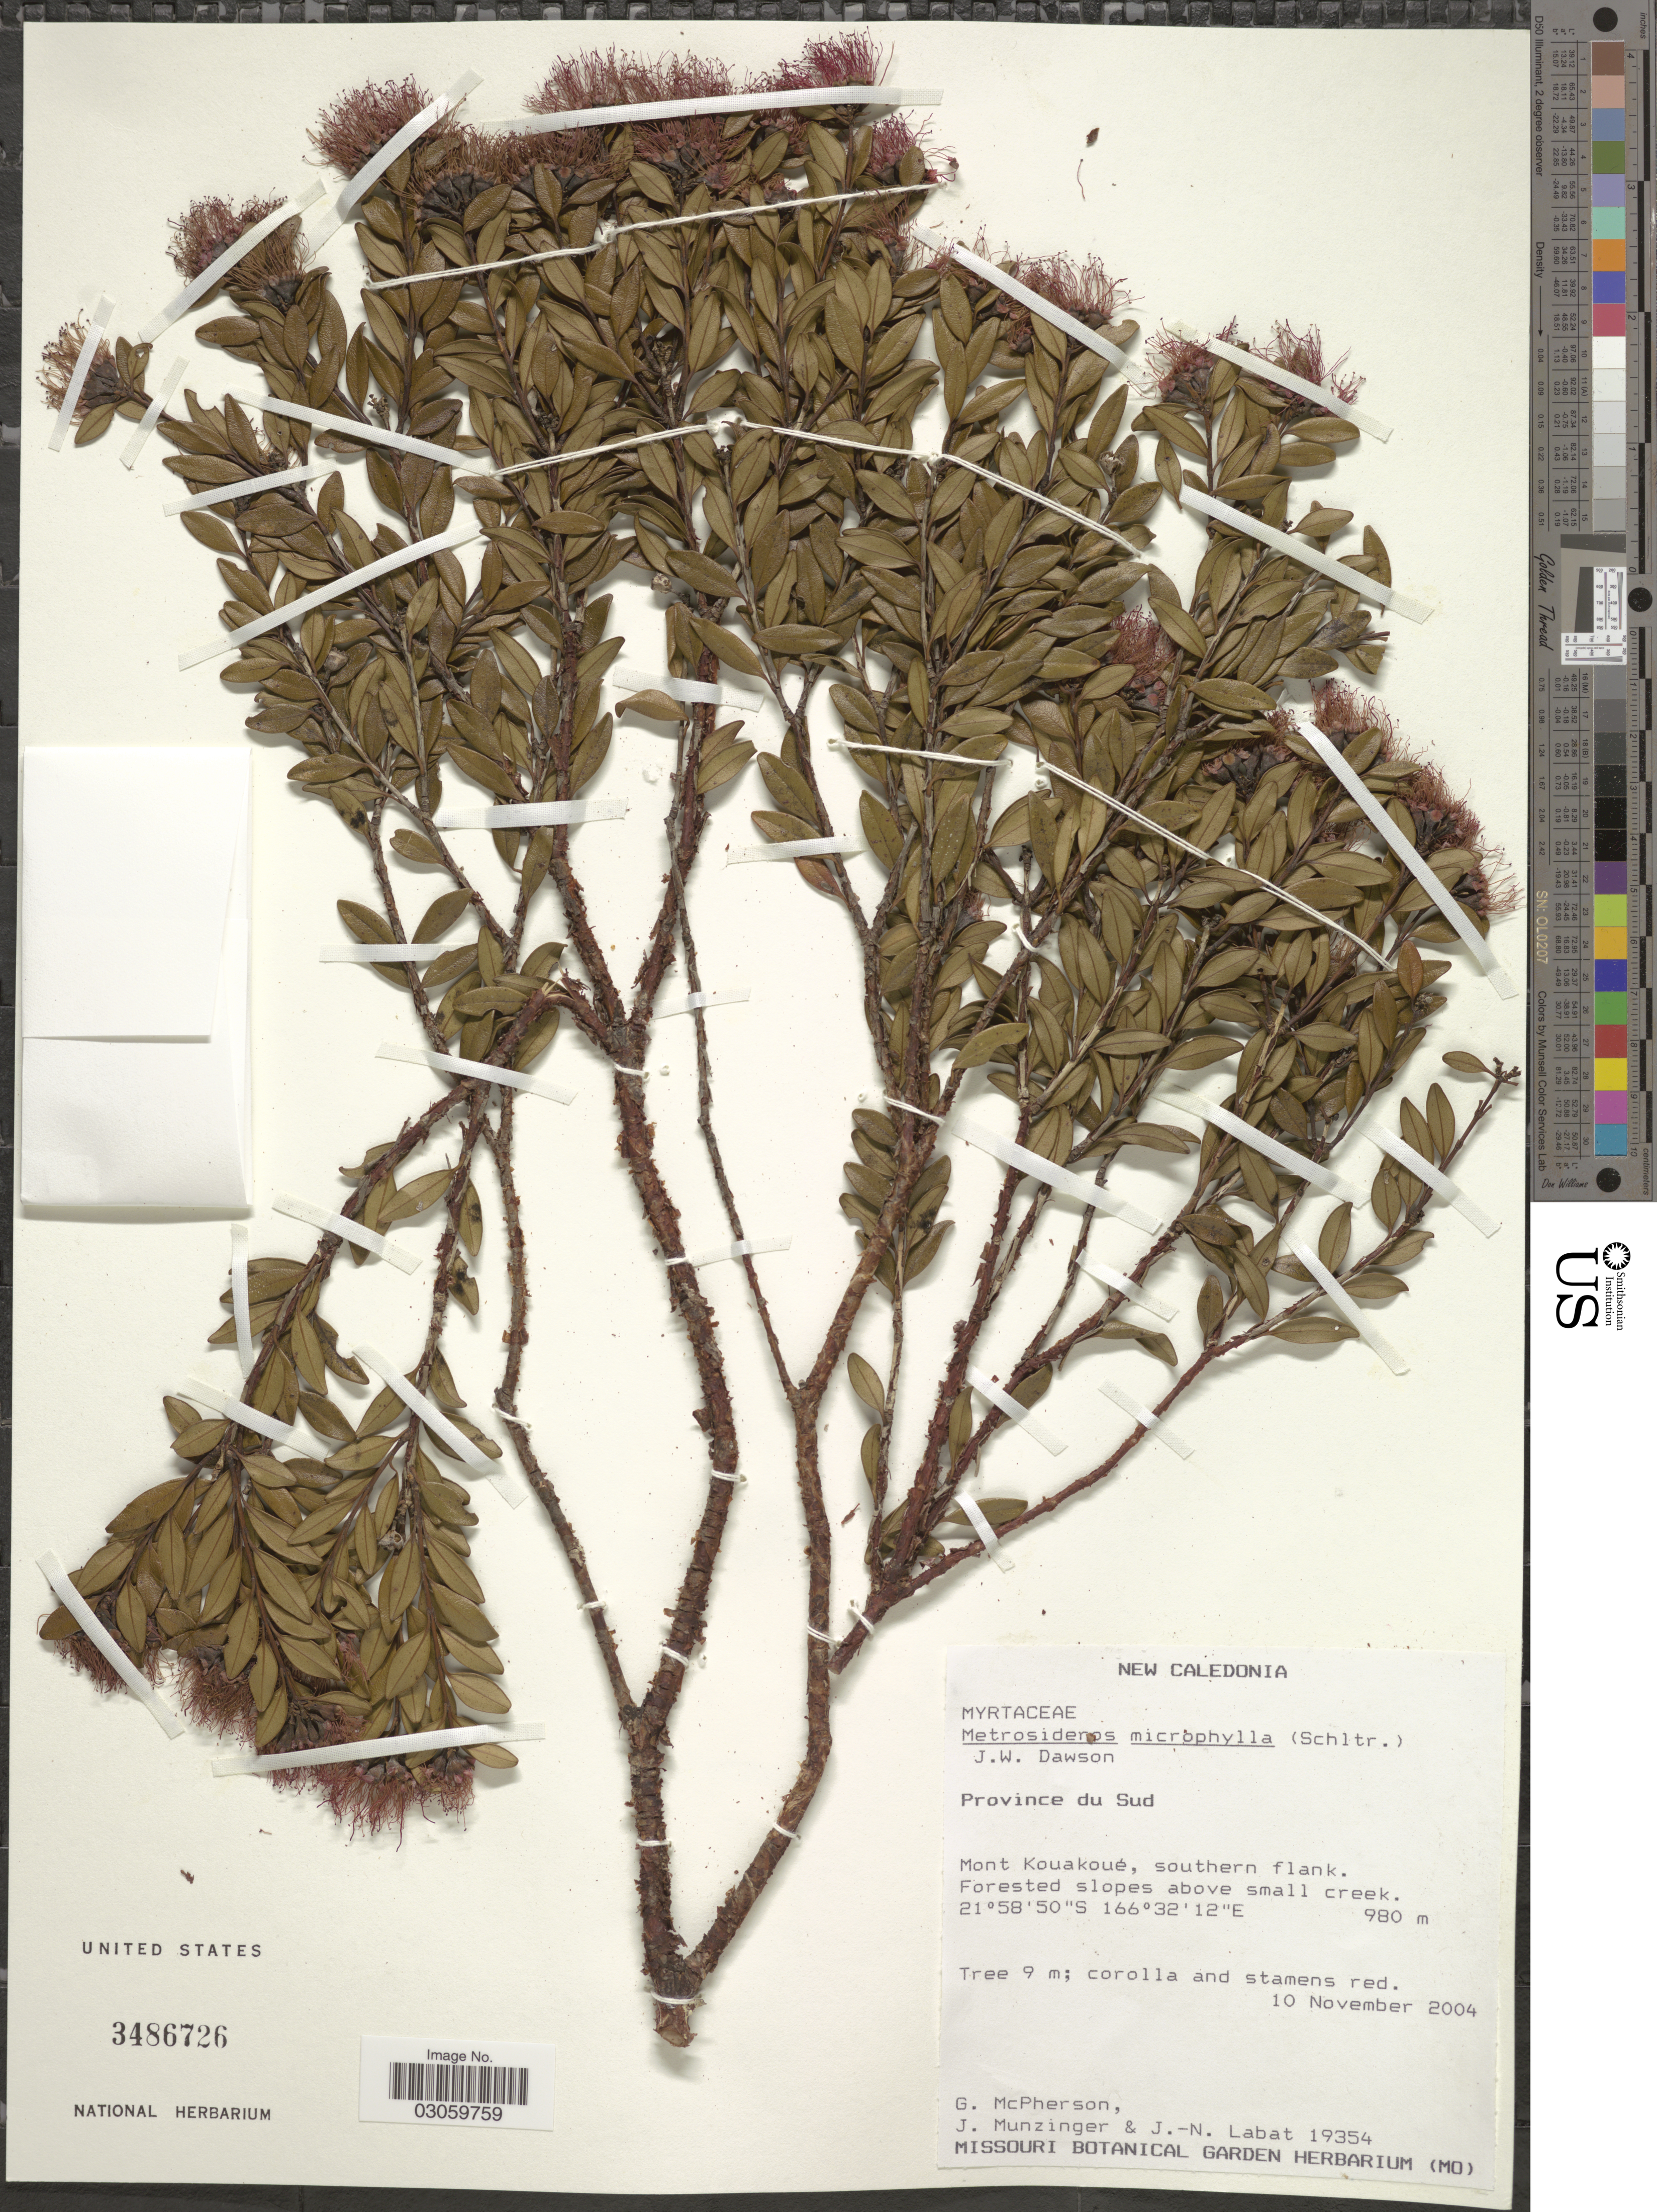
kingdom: Plantae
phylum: Tracheophyta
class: Magnoliopsida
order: Myrtales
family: Myrtaceae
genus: Metrosideros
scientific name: Metrosideros microphylla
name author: (Schltr.) J.W. Dawson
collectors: G. McPherson, J. K. Munzinger & J.-N. Labat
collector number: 19354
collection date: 2004-11-10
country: New Caledonia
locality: Province du Sud. Mont Kouakoué, southern flank.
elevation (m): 980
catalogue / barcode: US 3486726